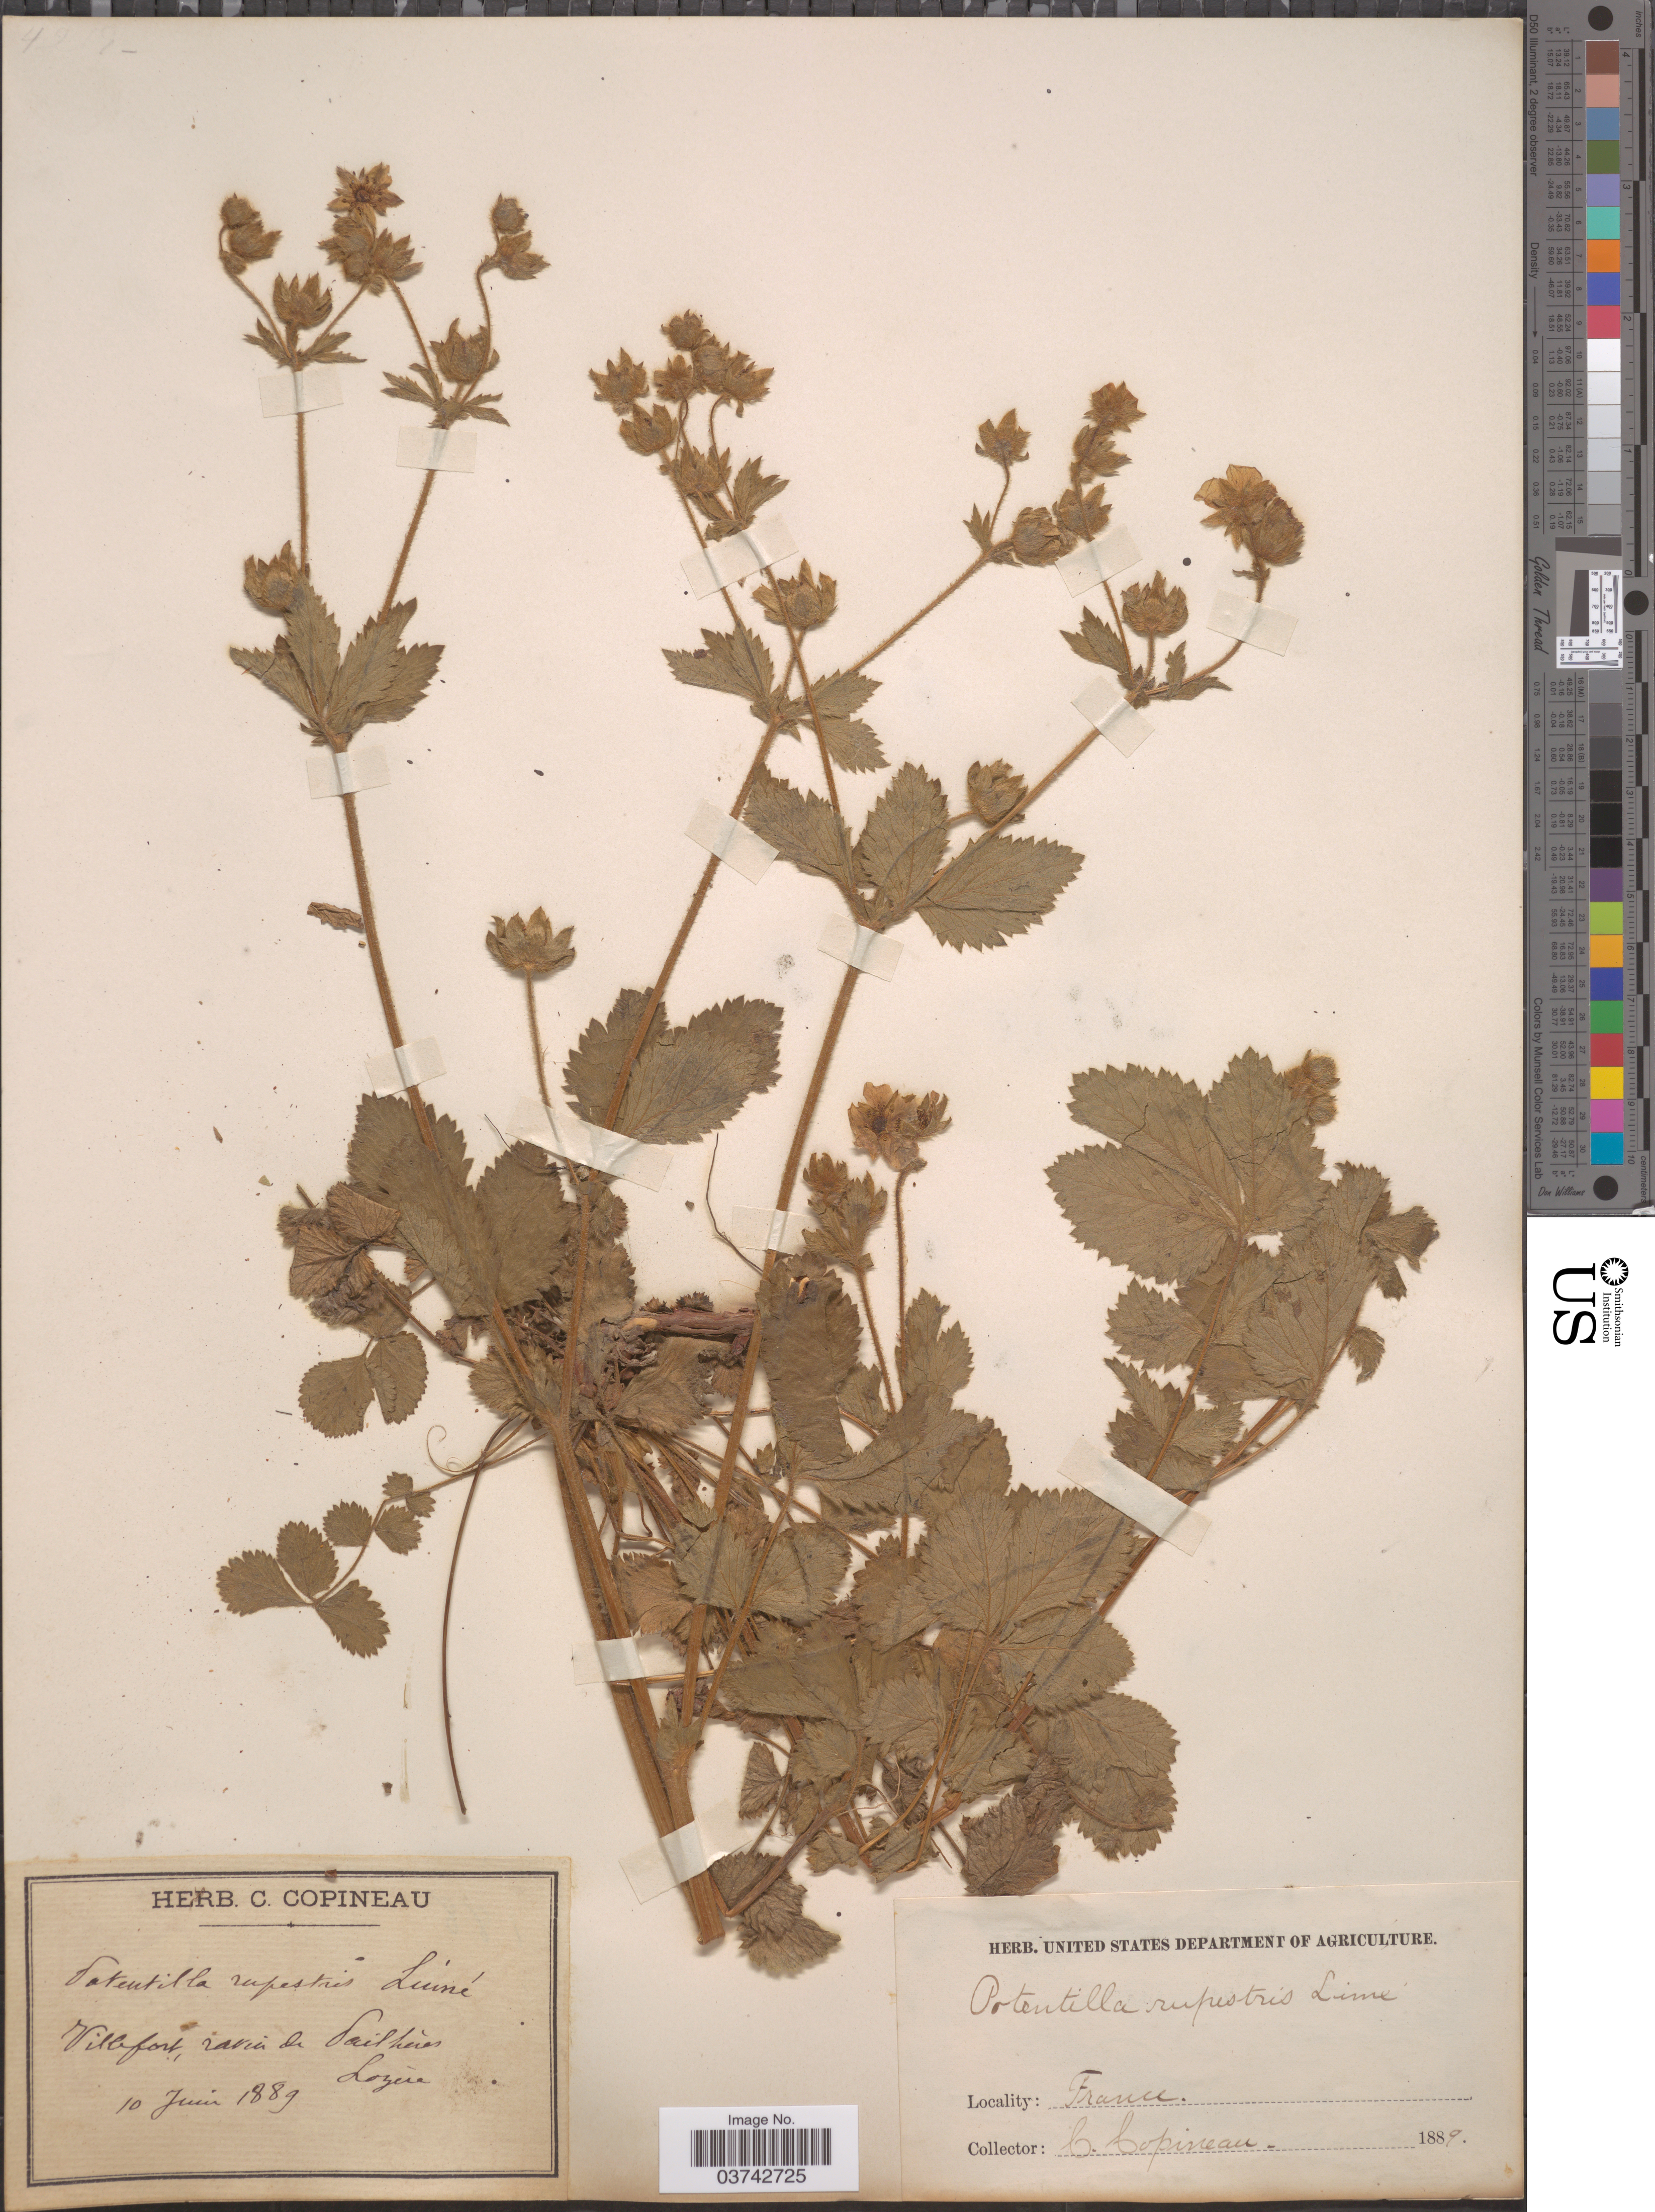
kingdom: Plantae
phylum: Tracheophyta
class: Magnoliopsida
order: Rosales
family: Rosaceae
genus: Drymocallis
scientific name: Drymocallis rupestris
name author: (L.) Soják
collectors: C. Copineau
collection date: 1889-06-10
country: France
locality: Villefort, ravin de Pailheres, Lozere.